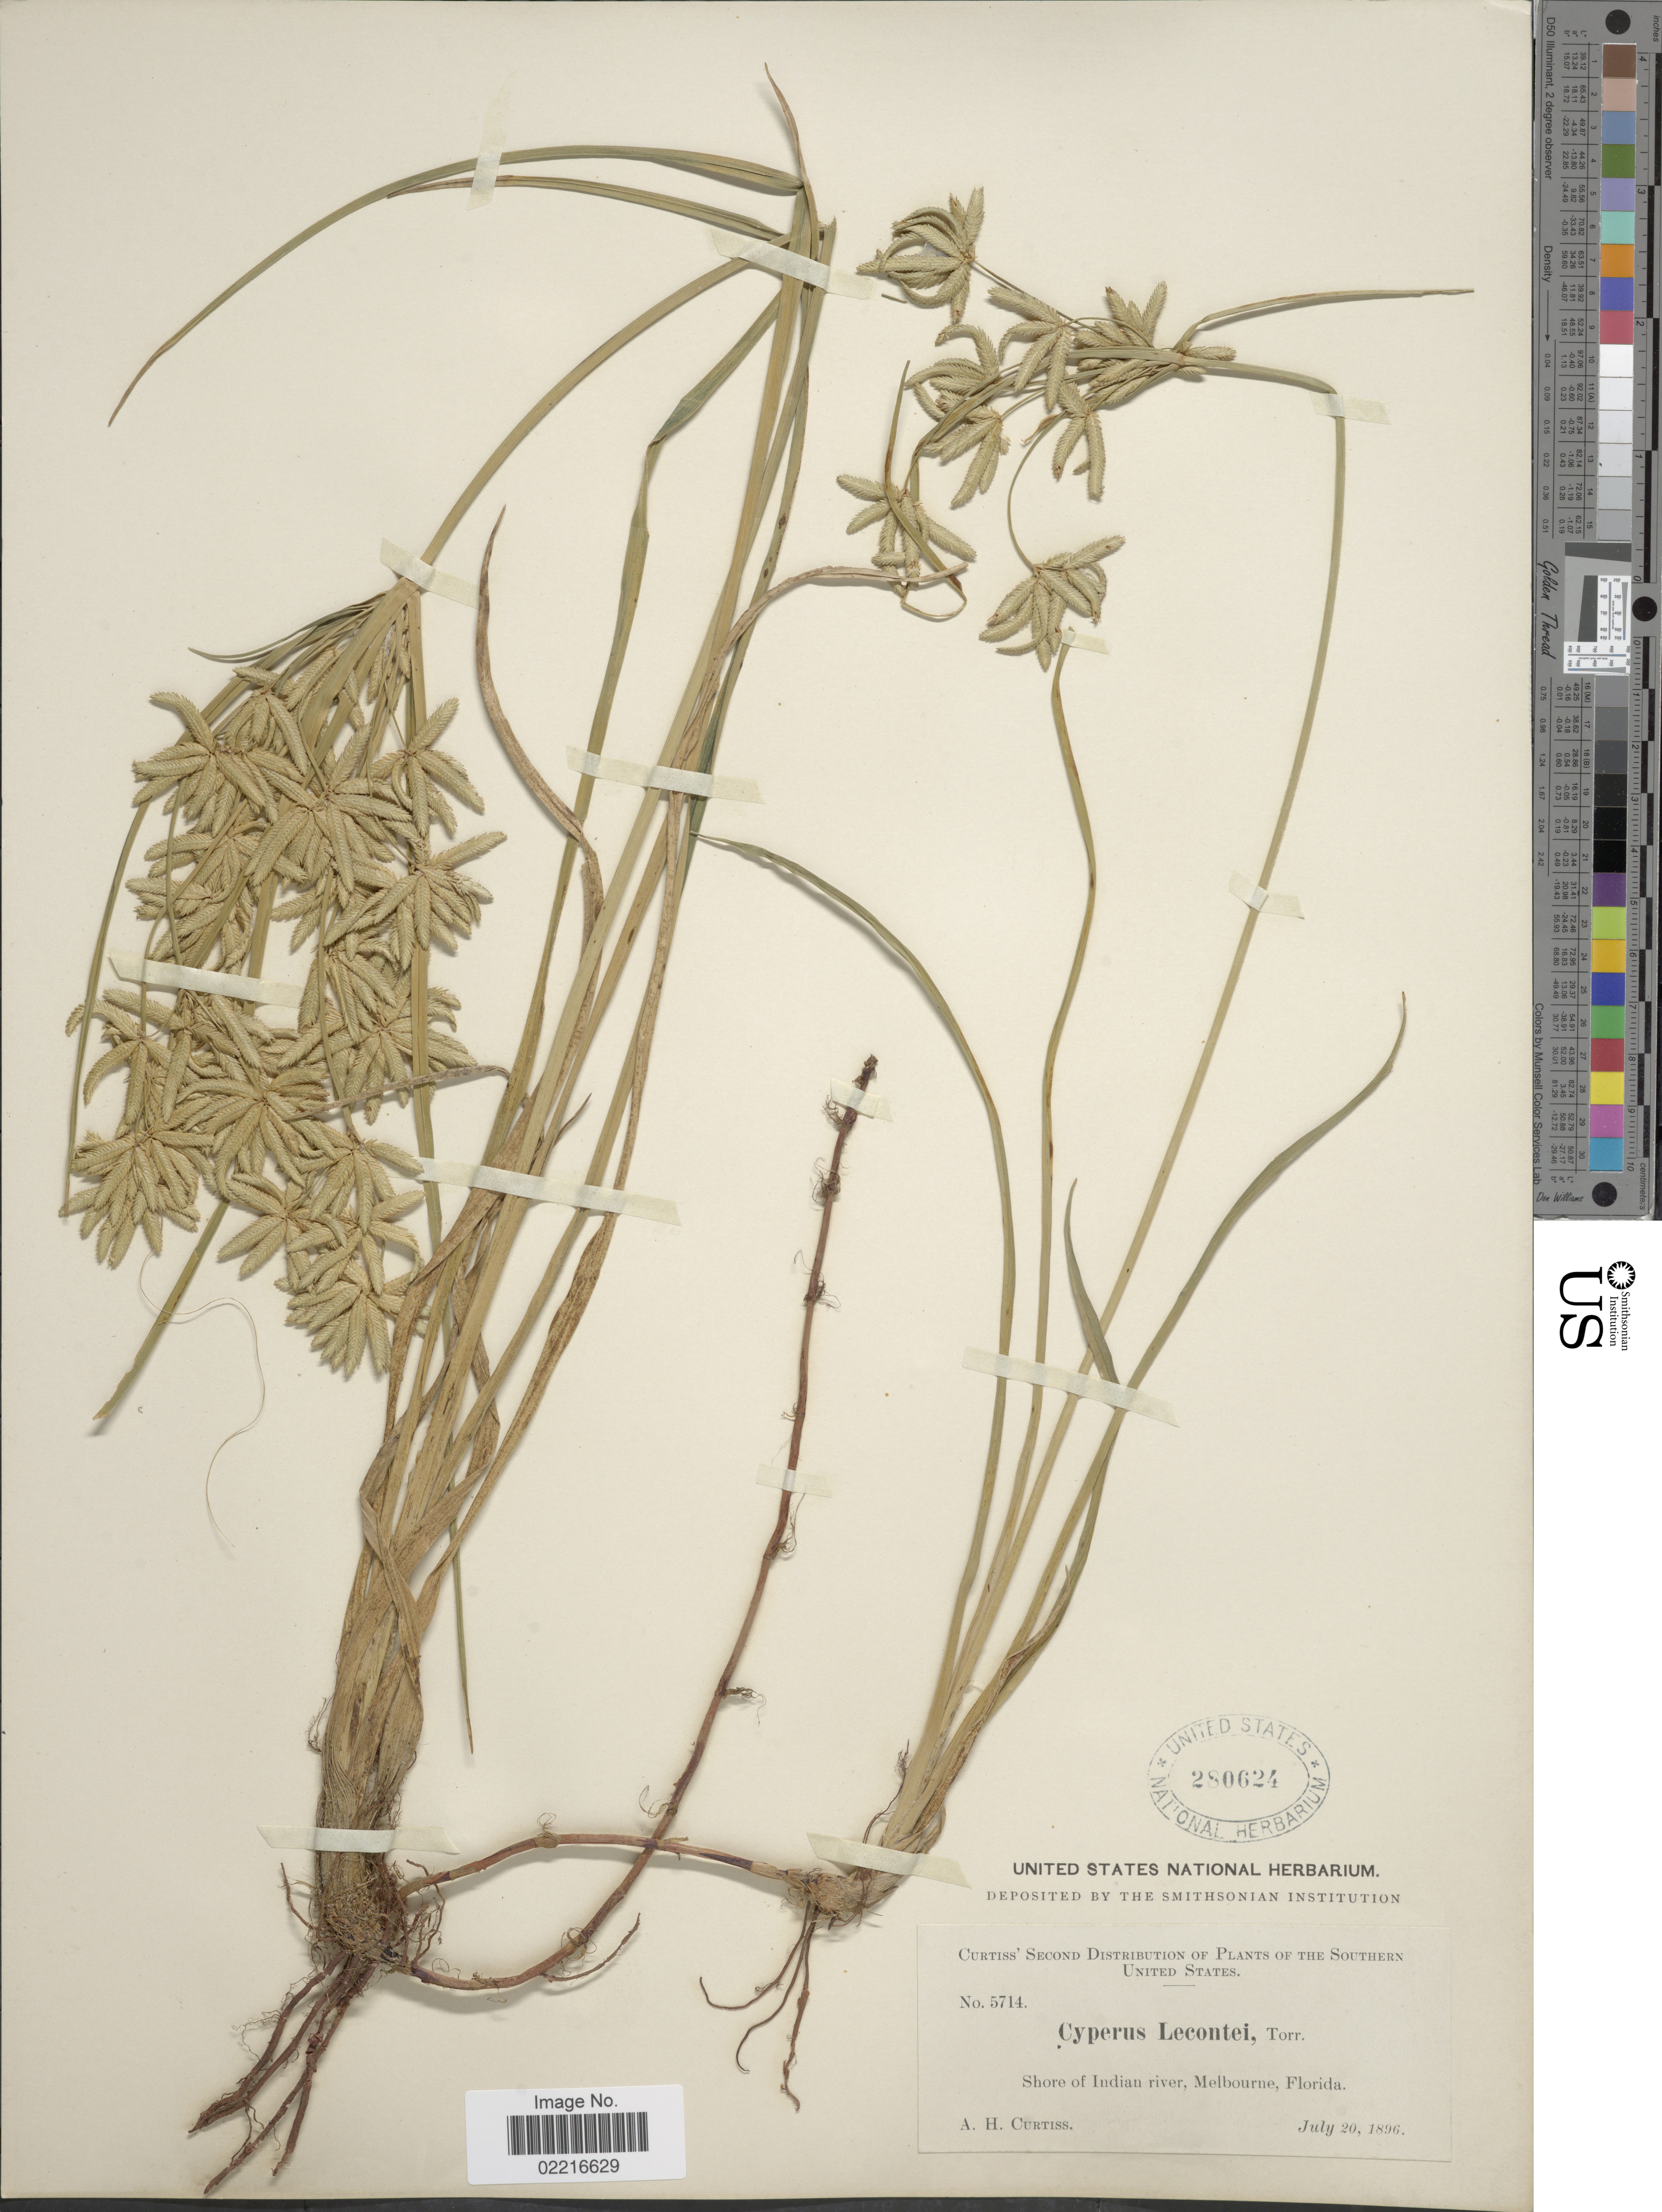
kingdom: Plantae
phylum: Tracheophyta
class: Liliopsida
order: Poales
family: Cyperaceae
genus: Cyperus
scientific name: Cyperus lecontei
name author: Torr. ex Steud.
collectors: A. H. Curtiss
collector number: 5714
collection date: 1896-07-20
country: United States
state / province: Florida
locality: Shore of Indian River, Melbourne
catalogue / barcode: US 280624